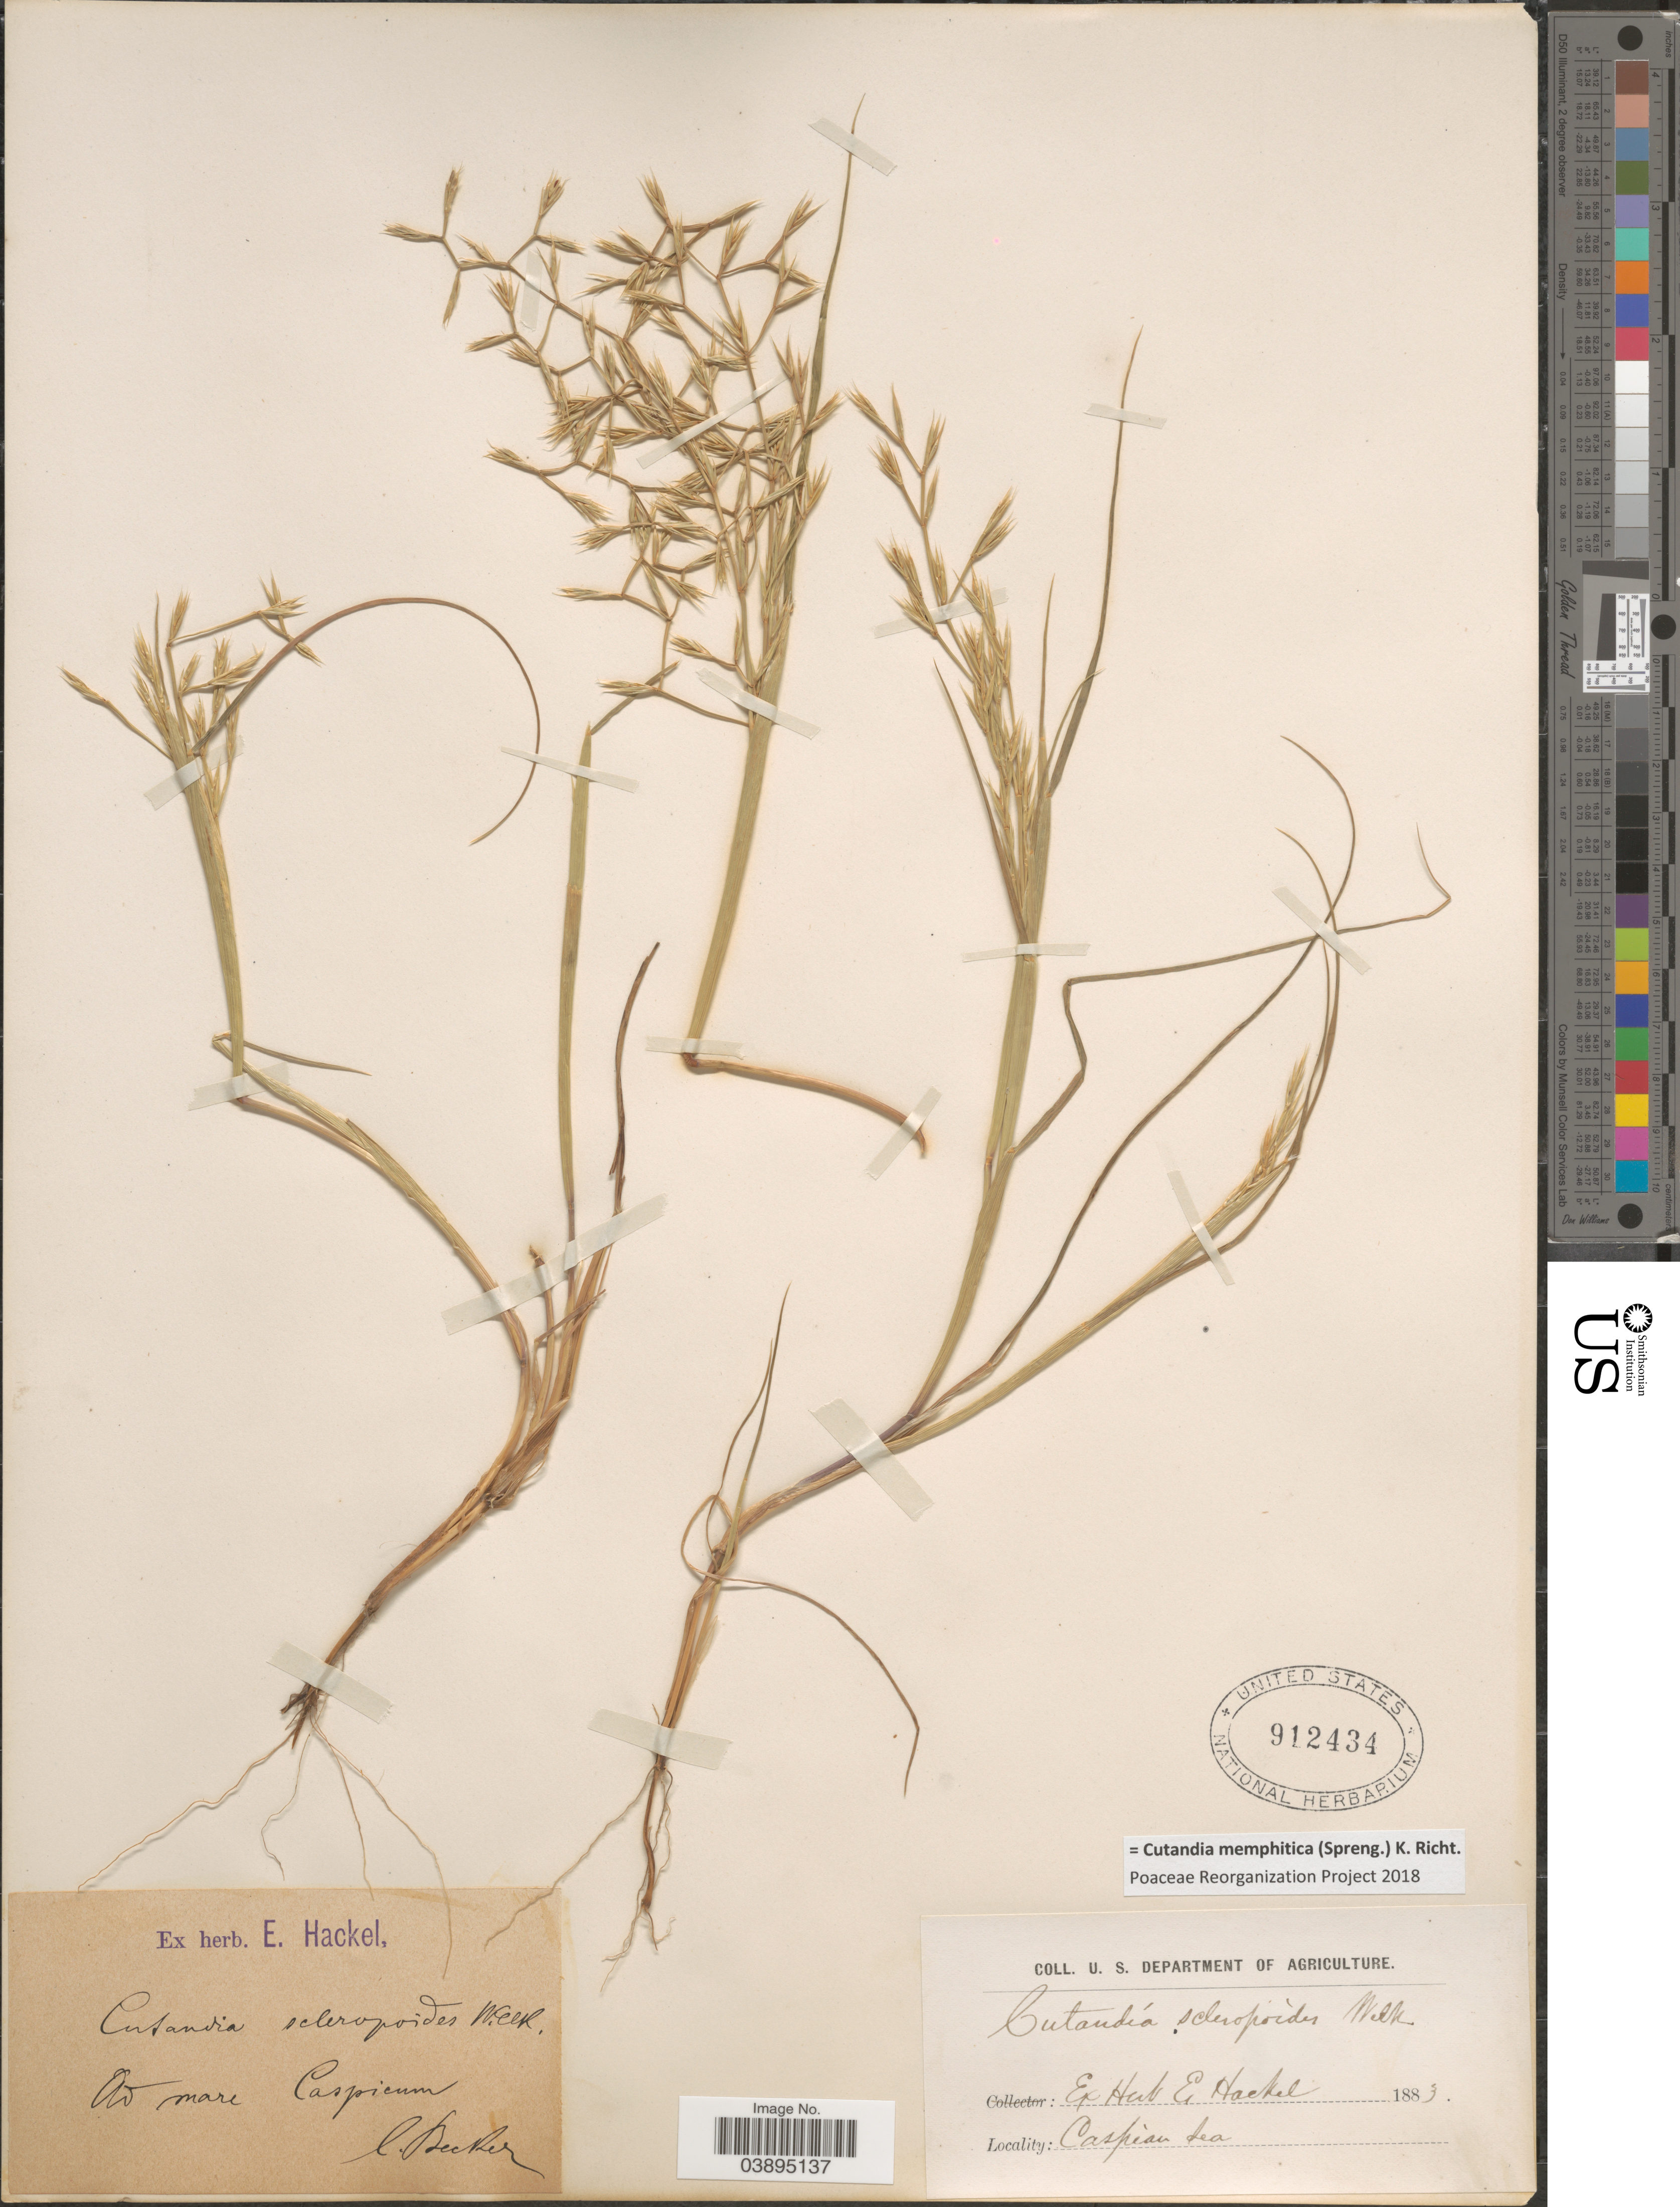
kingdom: Plantae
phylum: Tracheophyta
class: Liliopsida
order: Poales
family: Poaceae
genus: Cutandia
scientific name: Cutandia memphitica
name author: (Spreng.) K. Richt.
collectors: -. Becker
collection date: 1883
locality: Ad mare Caspicum. Caspian Sea.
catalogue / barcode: US 912434